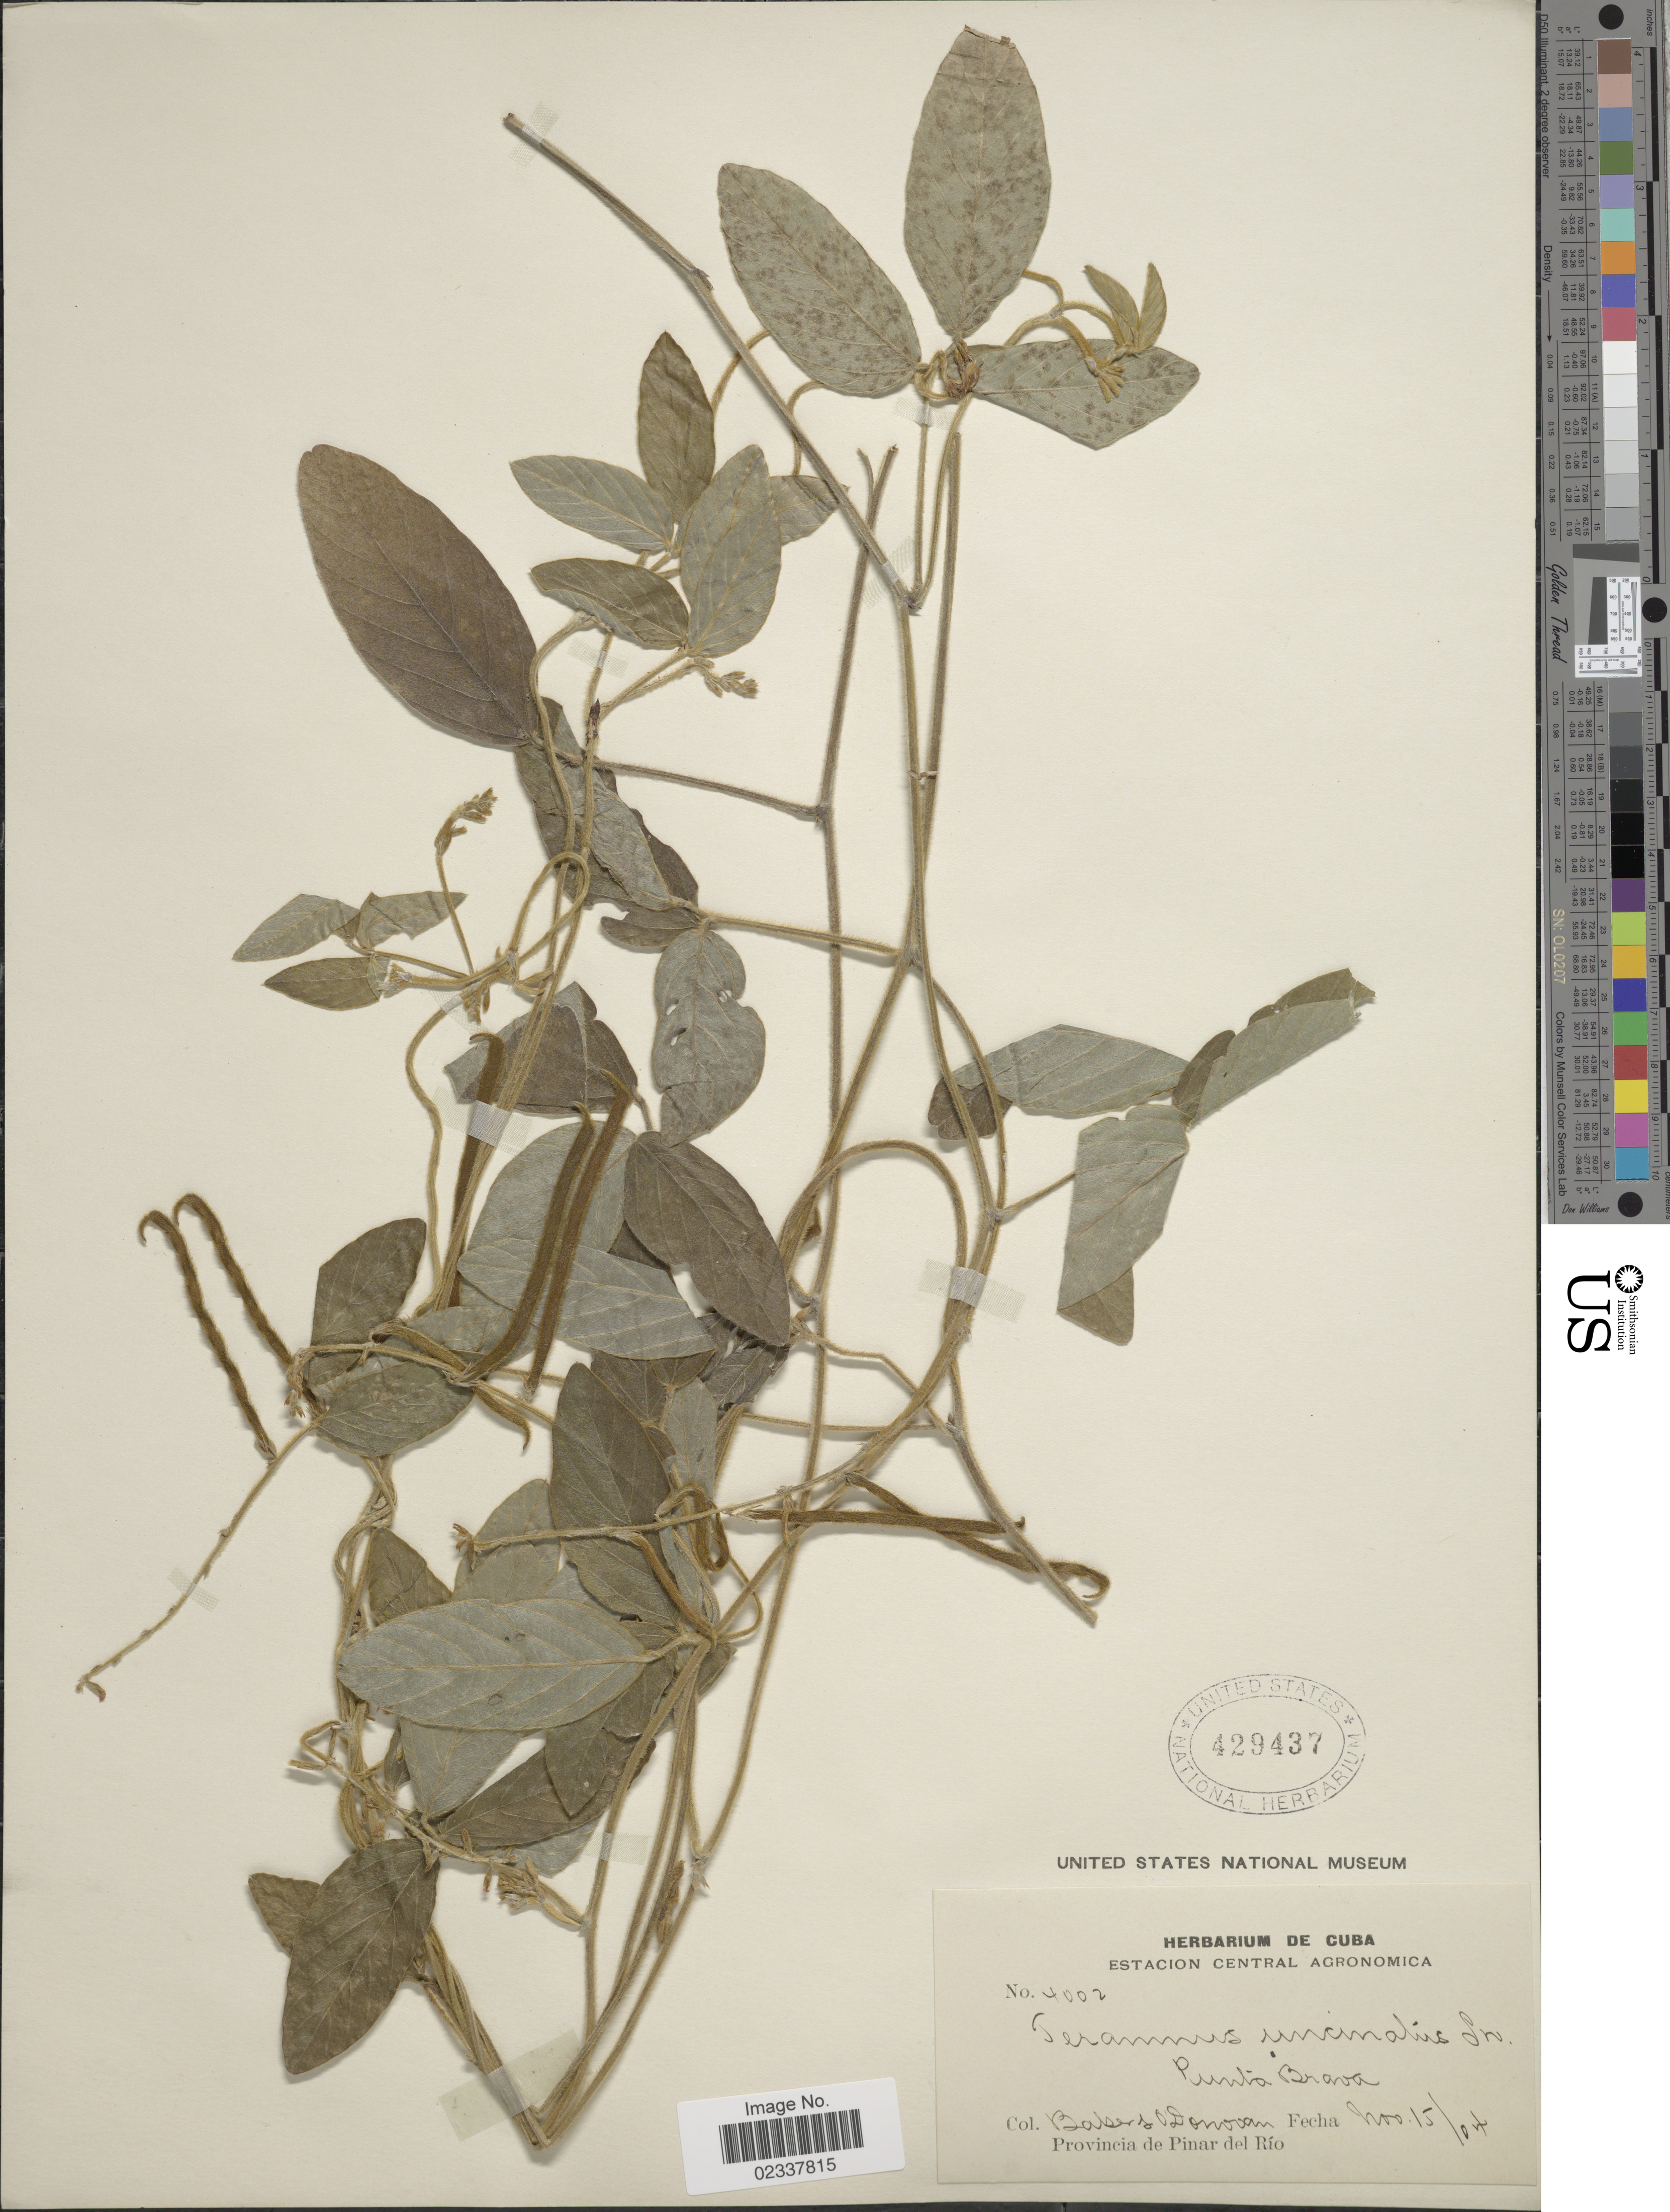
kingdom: Plantae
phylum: Tracheophyta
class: Magnoliopsida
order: Fabales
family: Fabaceae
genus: Teramnus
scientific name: Teramnus uncinatus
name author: (L.) Sw.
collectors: B. O'Donovan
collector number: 4002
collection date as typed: Transcribed d/m/y: 15/11/4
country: Cuba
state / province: Pinar del Río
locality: Punta Brava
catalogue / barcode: US 429437